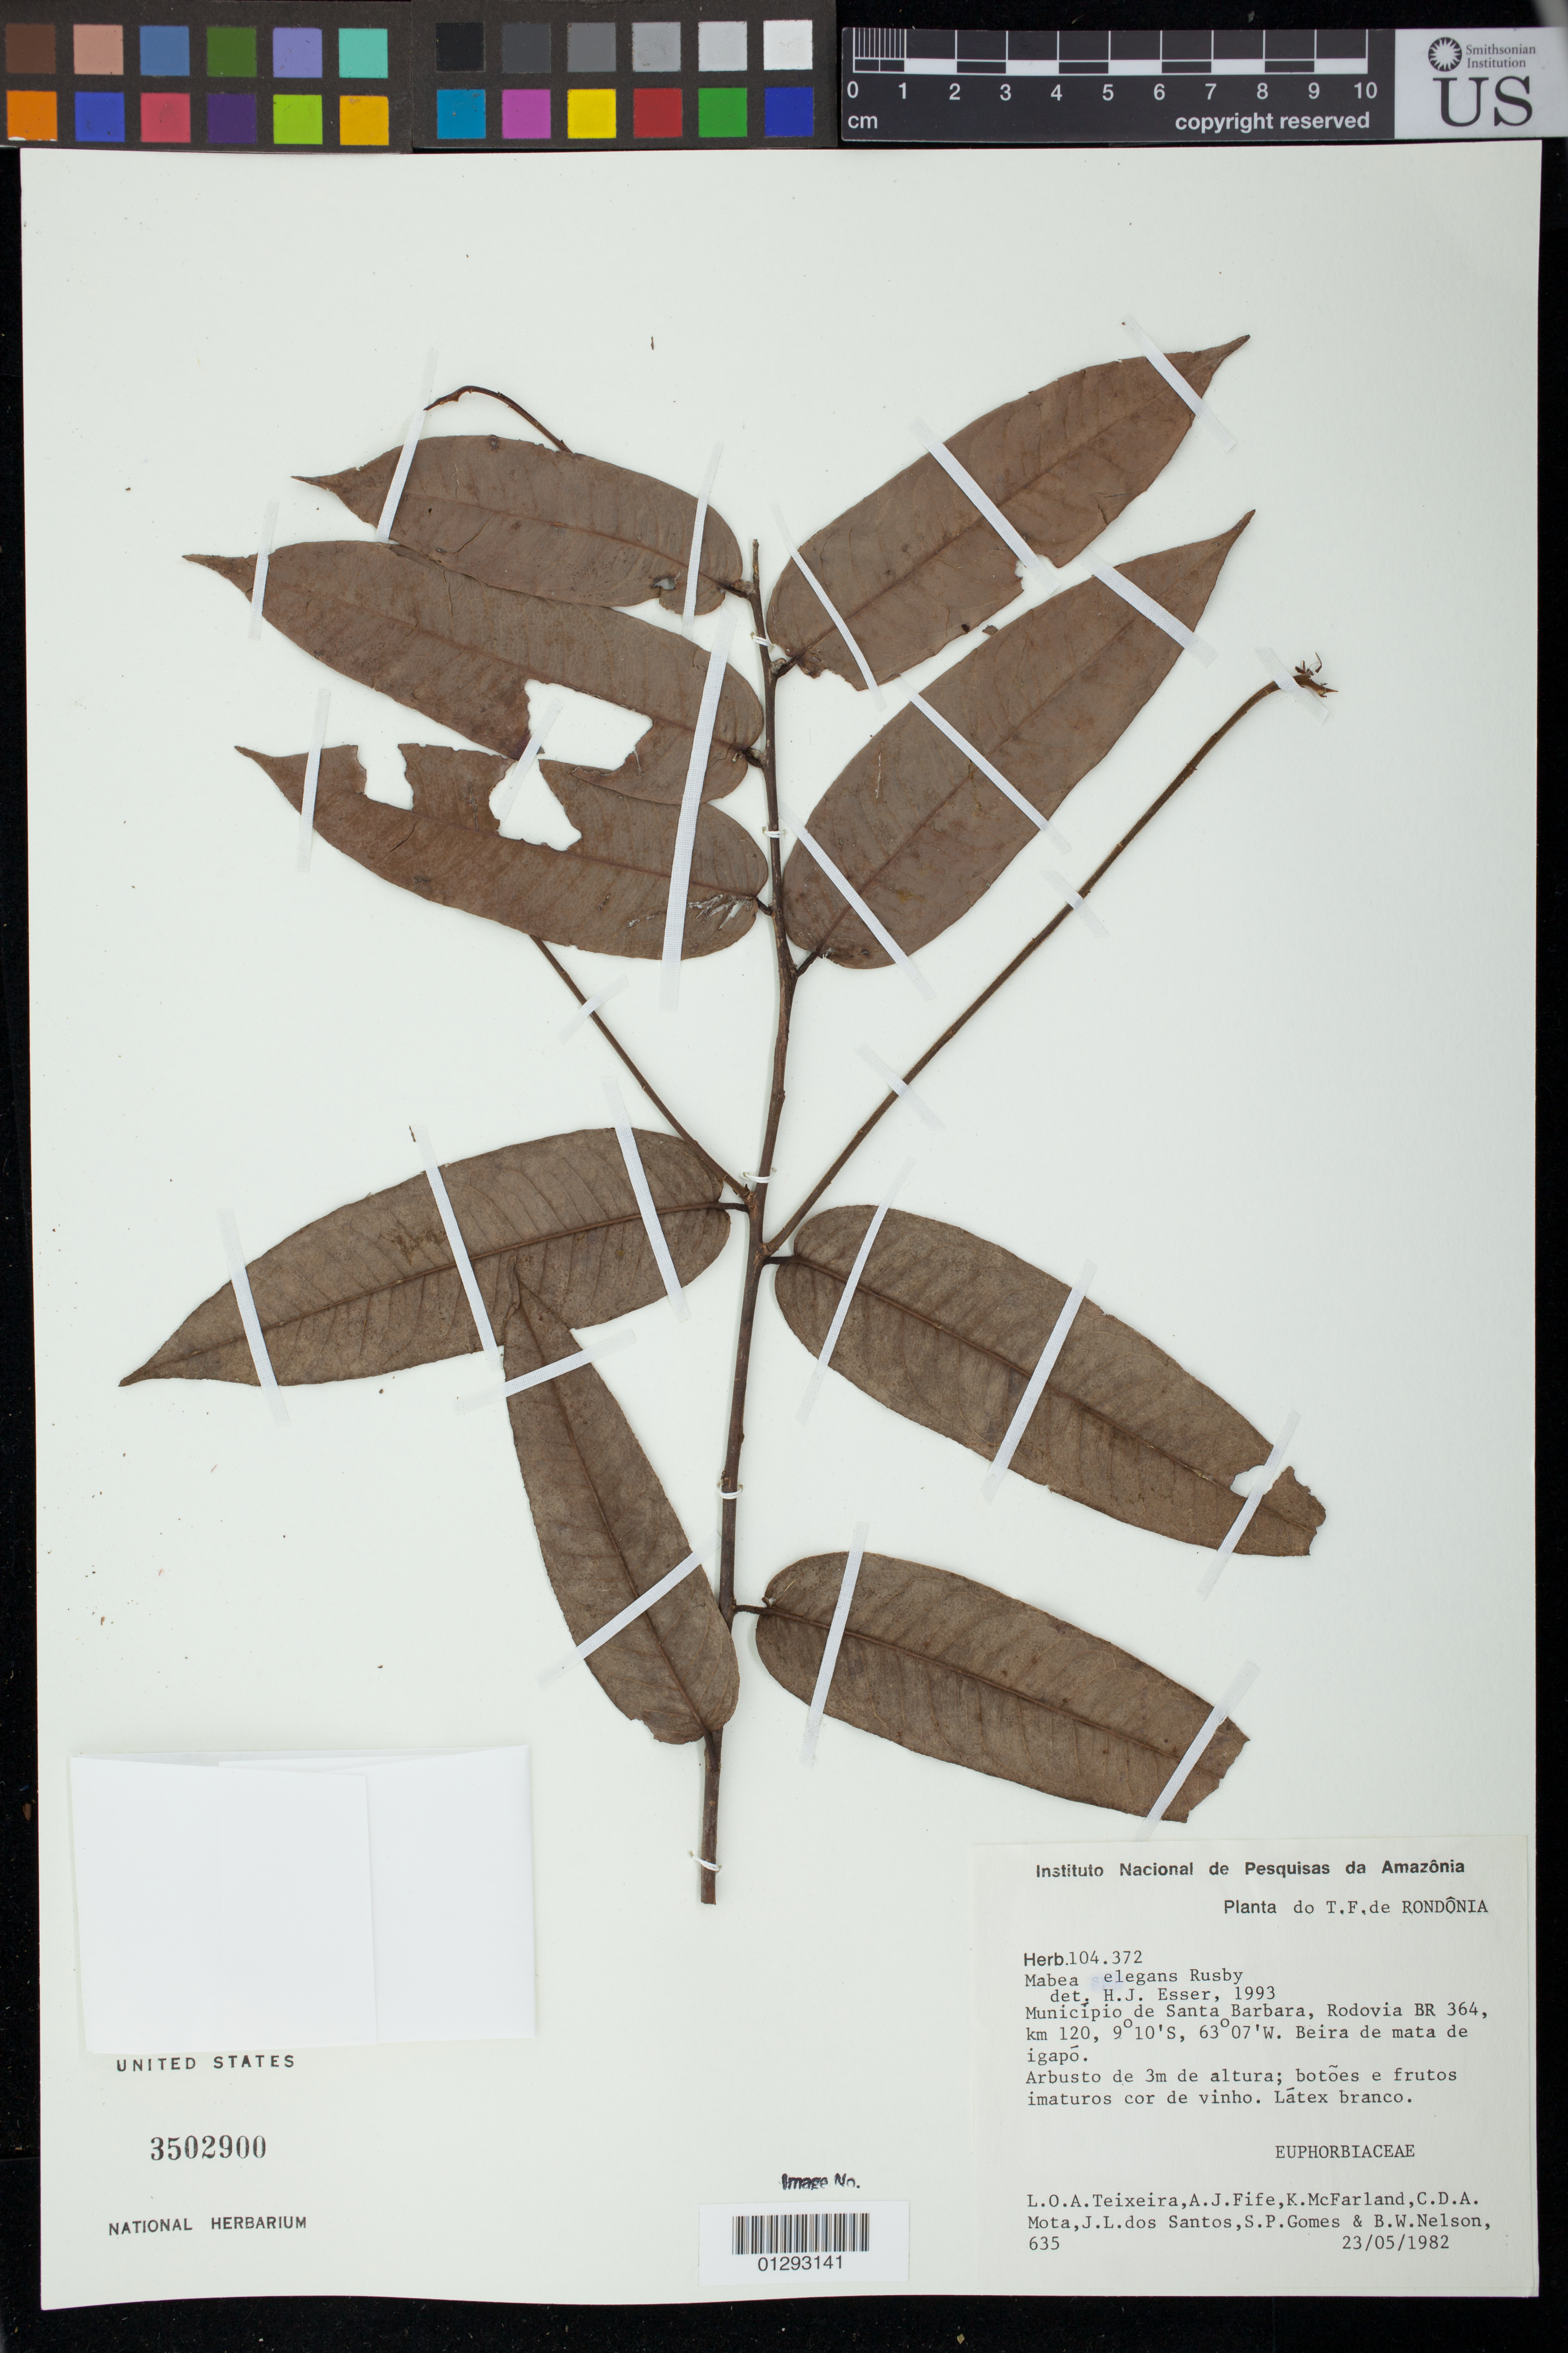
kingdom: Plantae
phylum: Tracheophyta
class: Magnoliopsida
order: Malpighiales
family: Euphorbiaceae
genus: Mabea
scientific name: Mabea elegans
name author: Rusby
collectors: L. O. A. Teixeira, A. Fife, K. McFarland, C. D. A. Mota, J. L. Santos, S. P. Gomes & B. W. Nelson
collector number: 635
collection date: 1982-05-23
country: Brazil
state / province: Rondonia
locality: Muncipio de Santa Barbara, Rodovia BR 364, km 120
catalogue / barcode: US 3502900